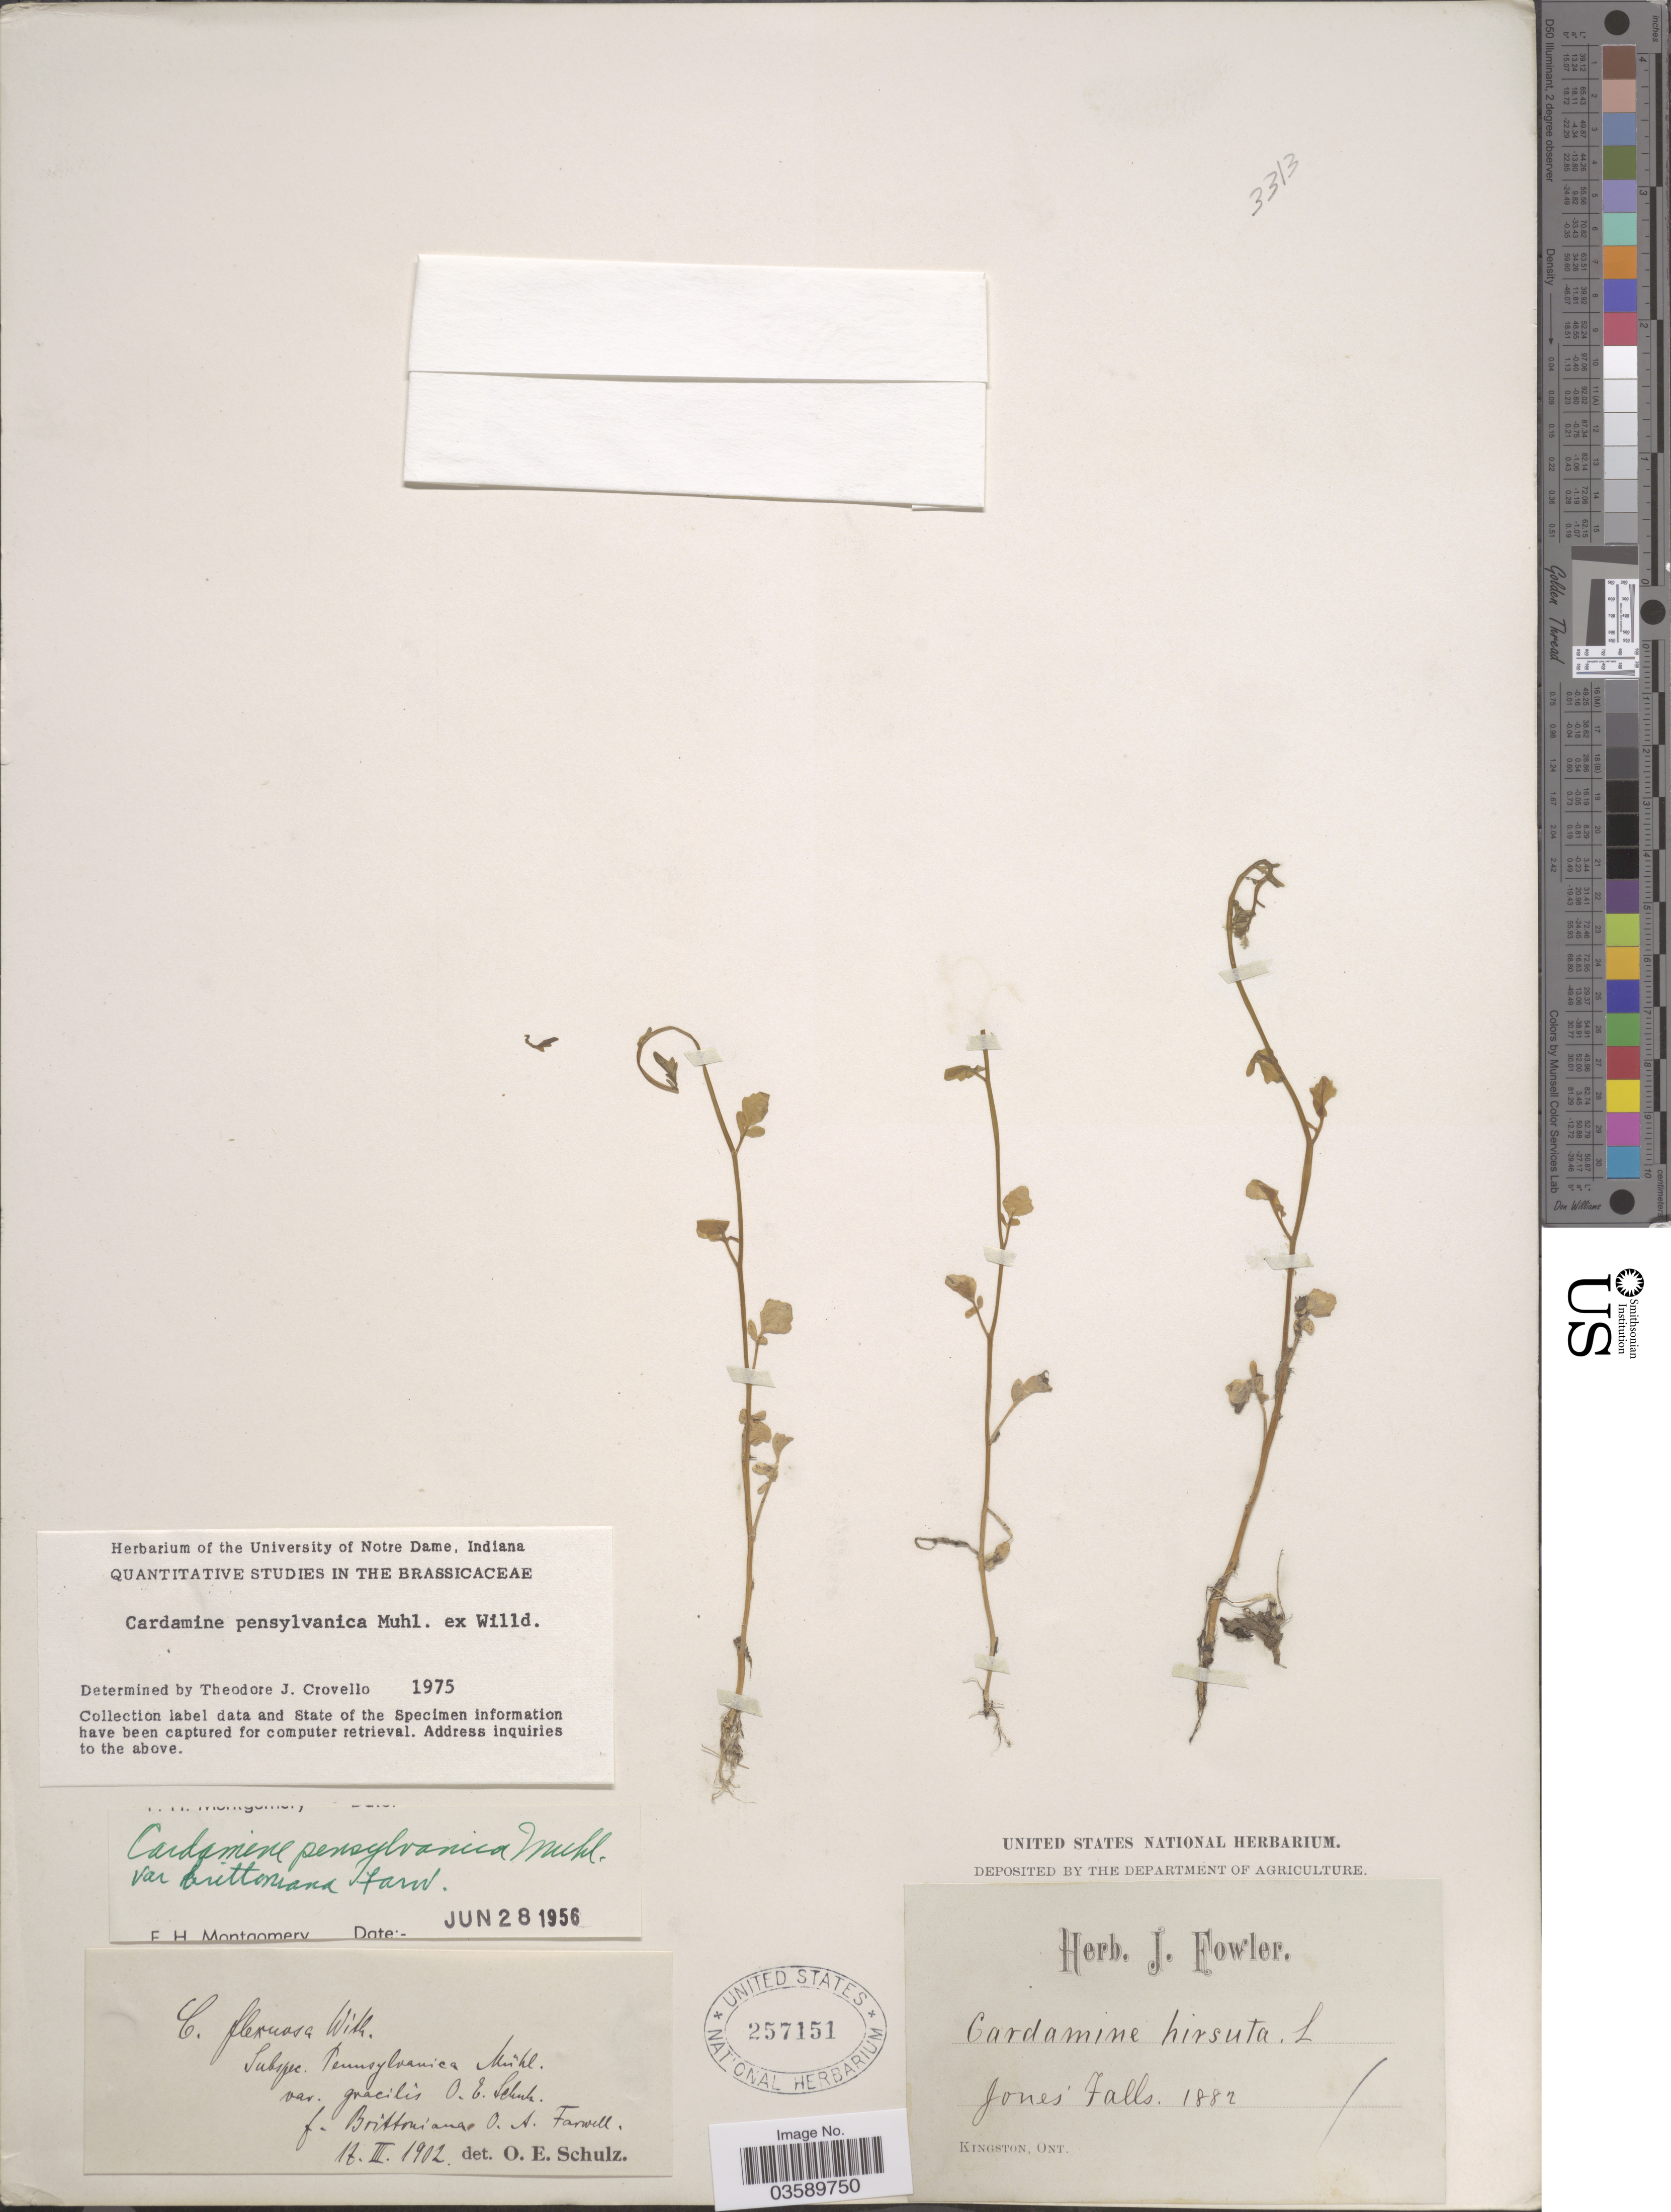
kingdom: Plantae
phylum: Tracheophyta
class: Magnoliopsida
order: Brassicales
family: Brassicaceae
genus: Cardamine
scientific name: Cardamine pensylvanica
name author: Muhl. ex Willd.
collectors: ex herb. J. Fowler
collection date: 1882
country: Canada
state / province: Ontario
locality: Jones' Falls. Kingston.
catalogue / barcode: US 257151